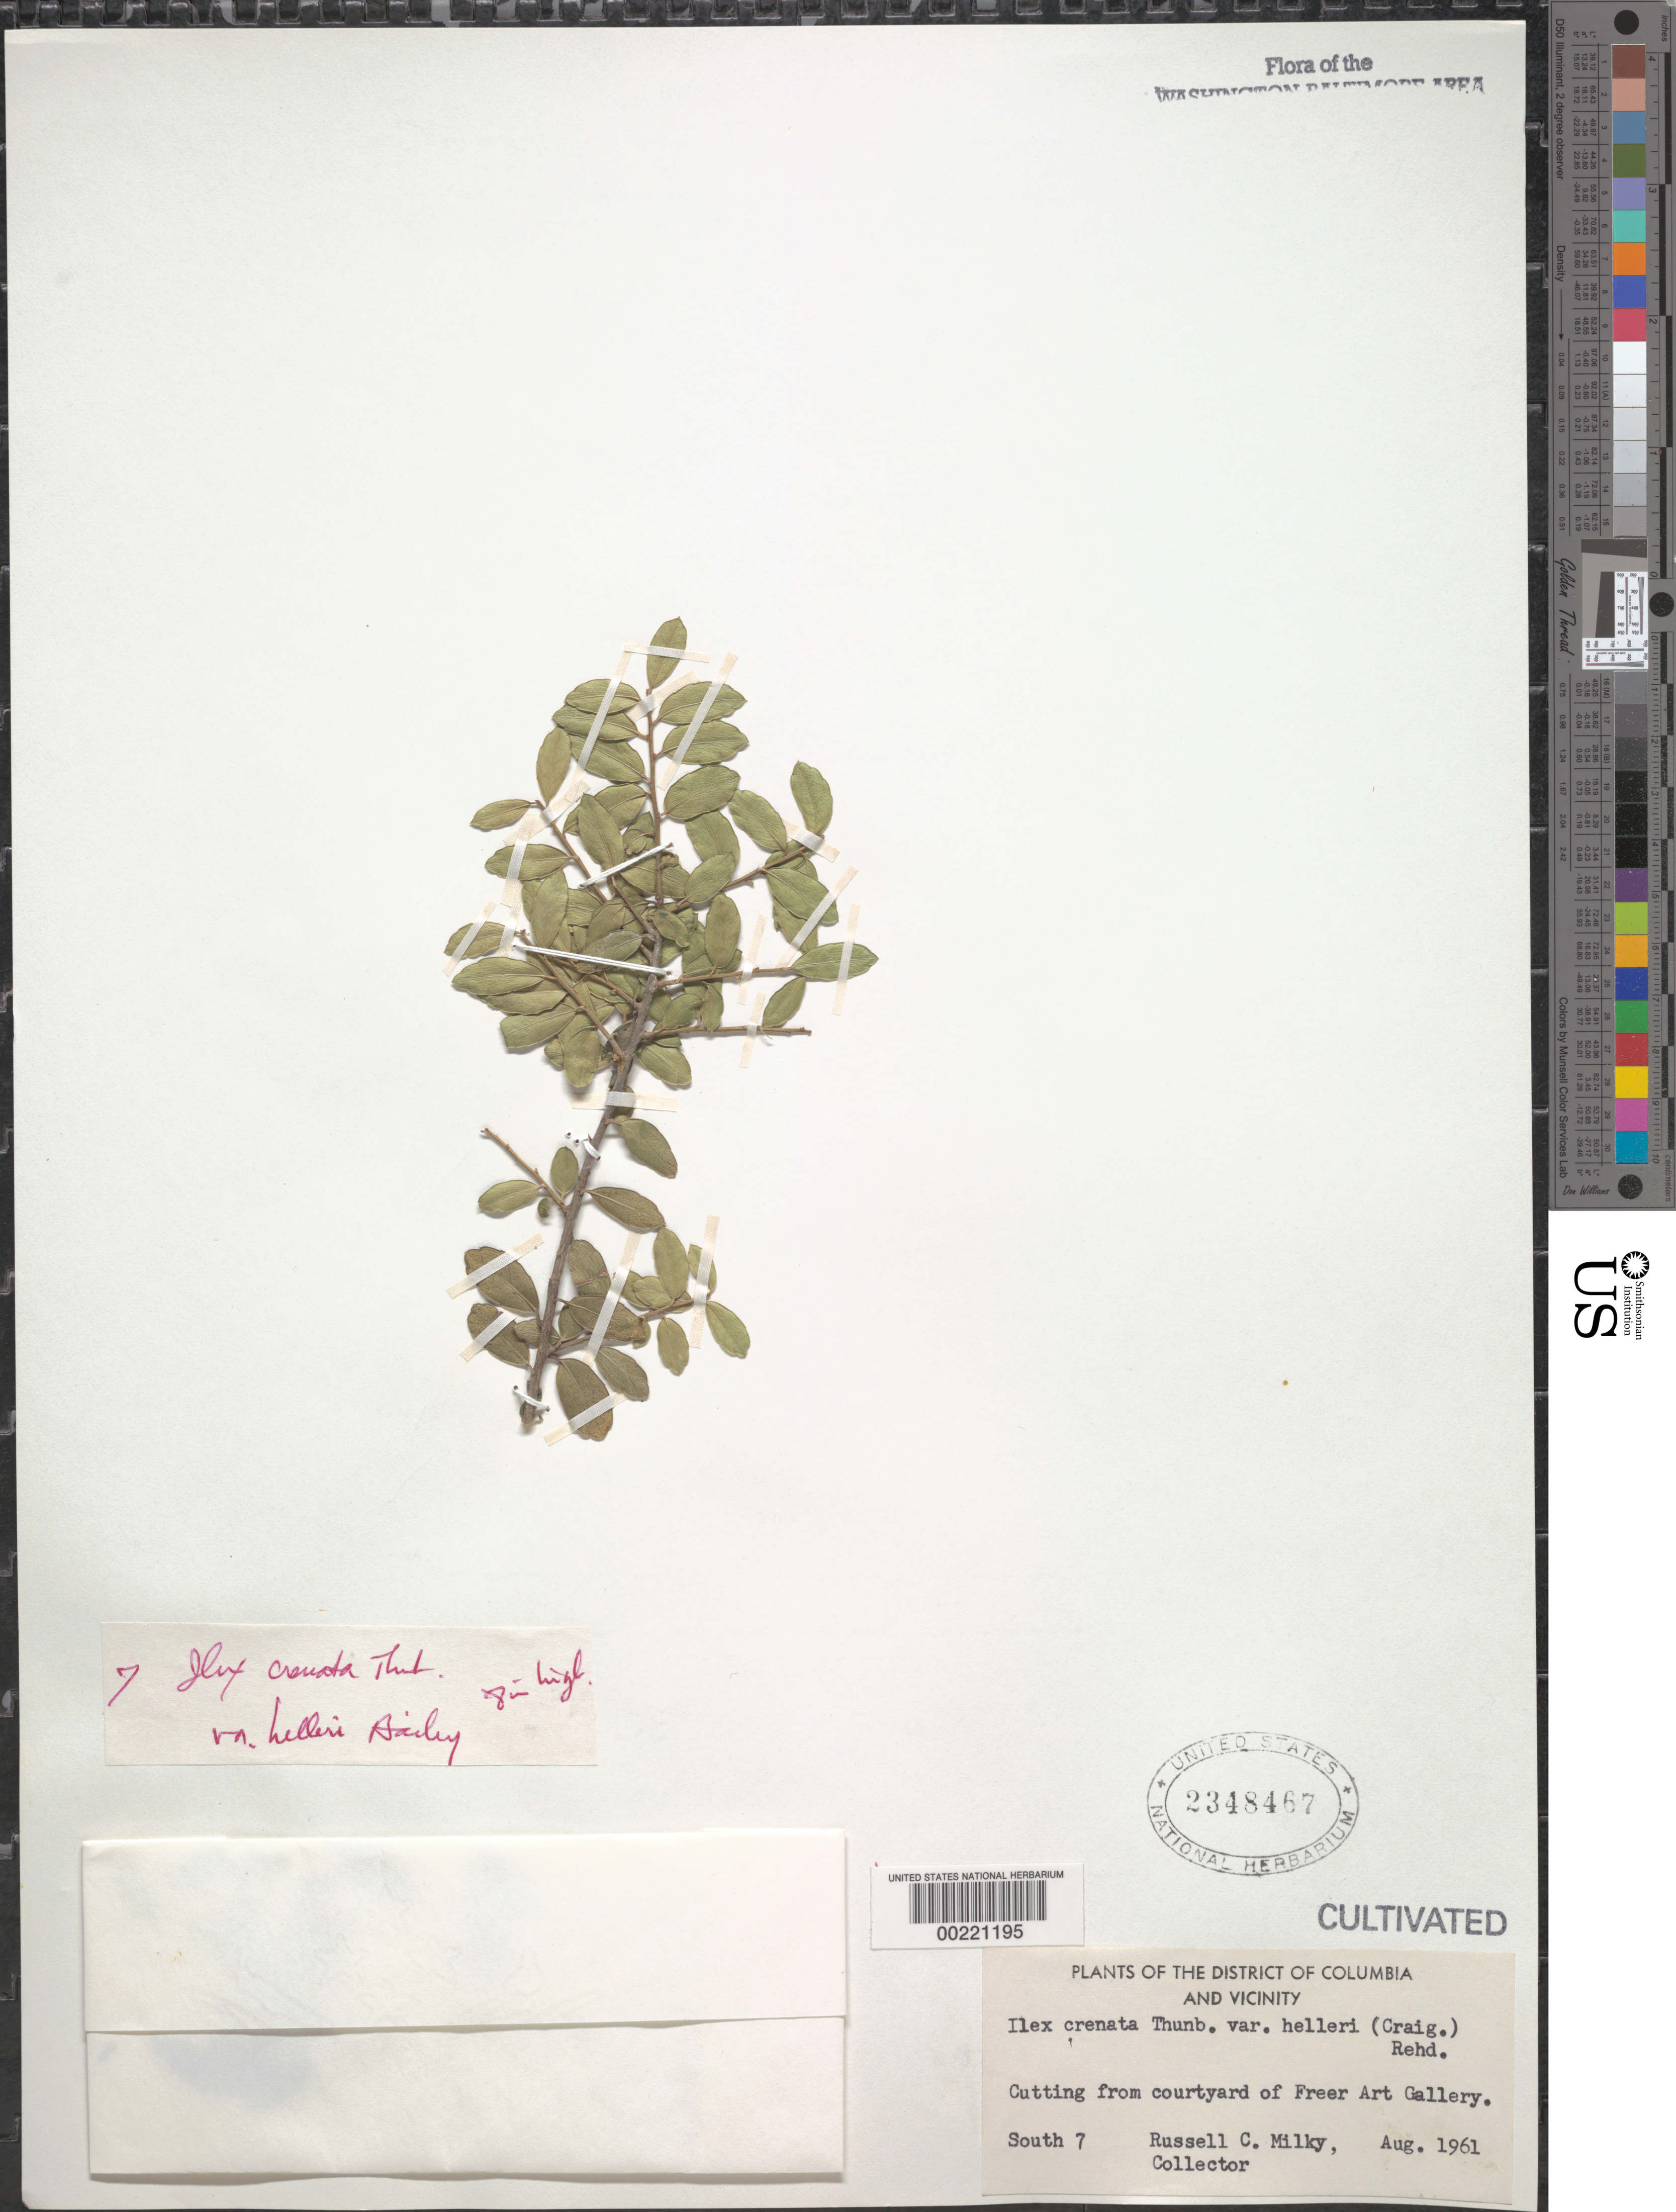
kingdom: Plantae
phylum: Tracheophyta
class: Magnoliopsida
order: Aquifoliales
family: Aquifoliaceae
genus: Ilex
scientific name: Ilex crenata 'Helleri'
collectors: R. Milky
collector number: South 7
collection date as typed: Aug 1961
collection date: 1961-08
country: United States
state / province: District of Columbia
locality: Courtyard of Freer Gallery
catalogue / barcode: US 2348467